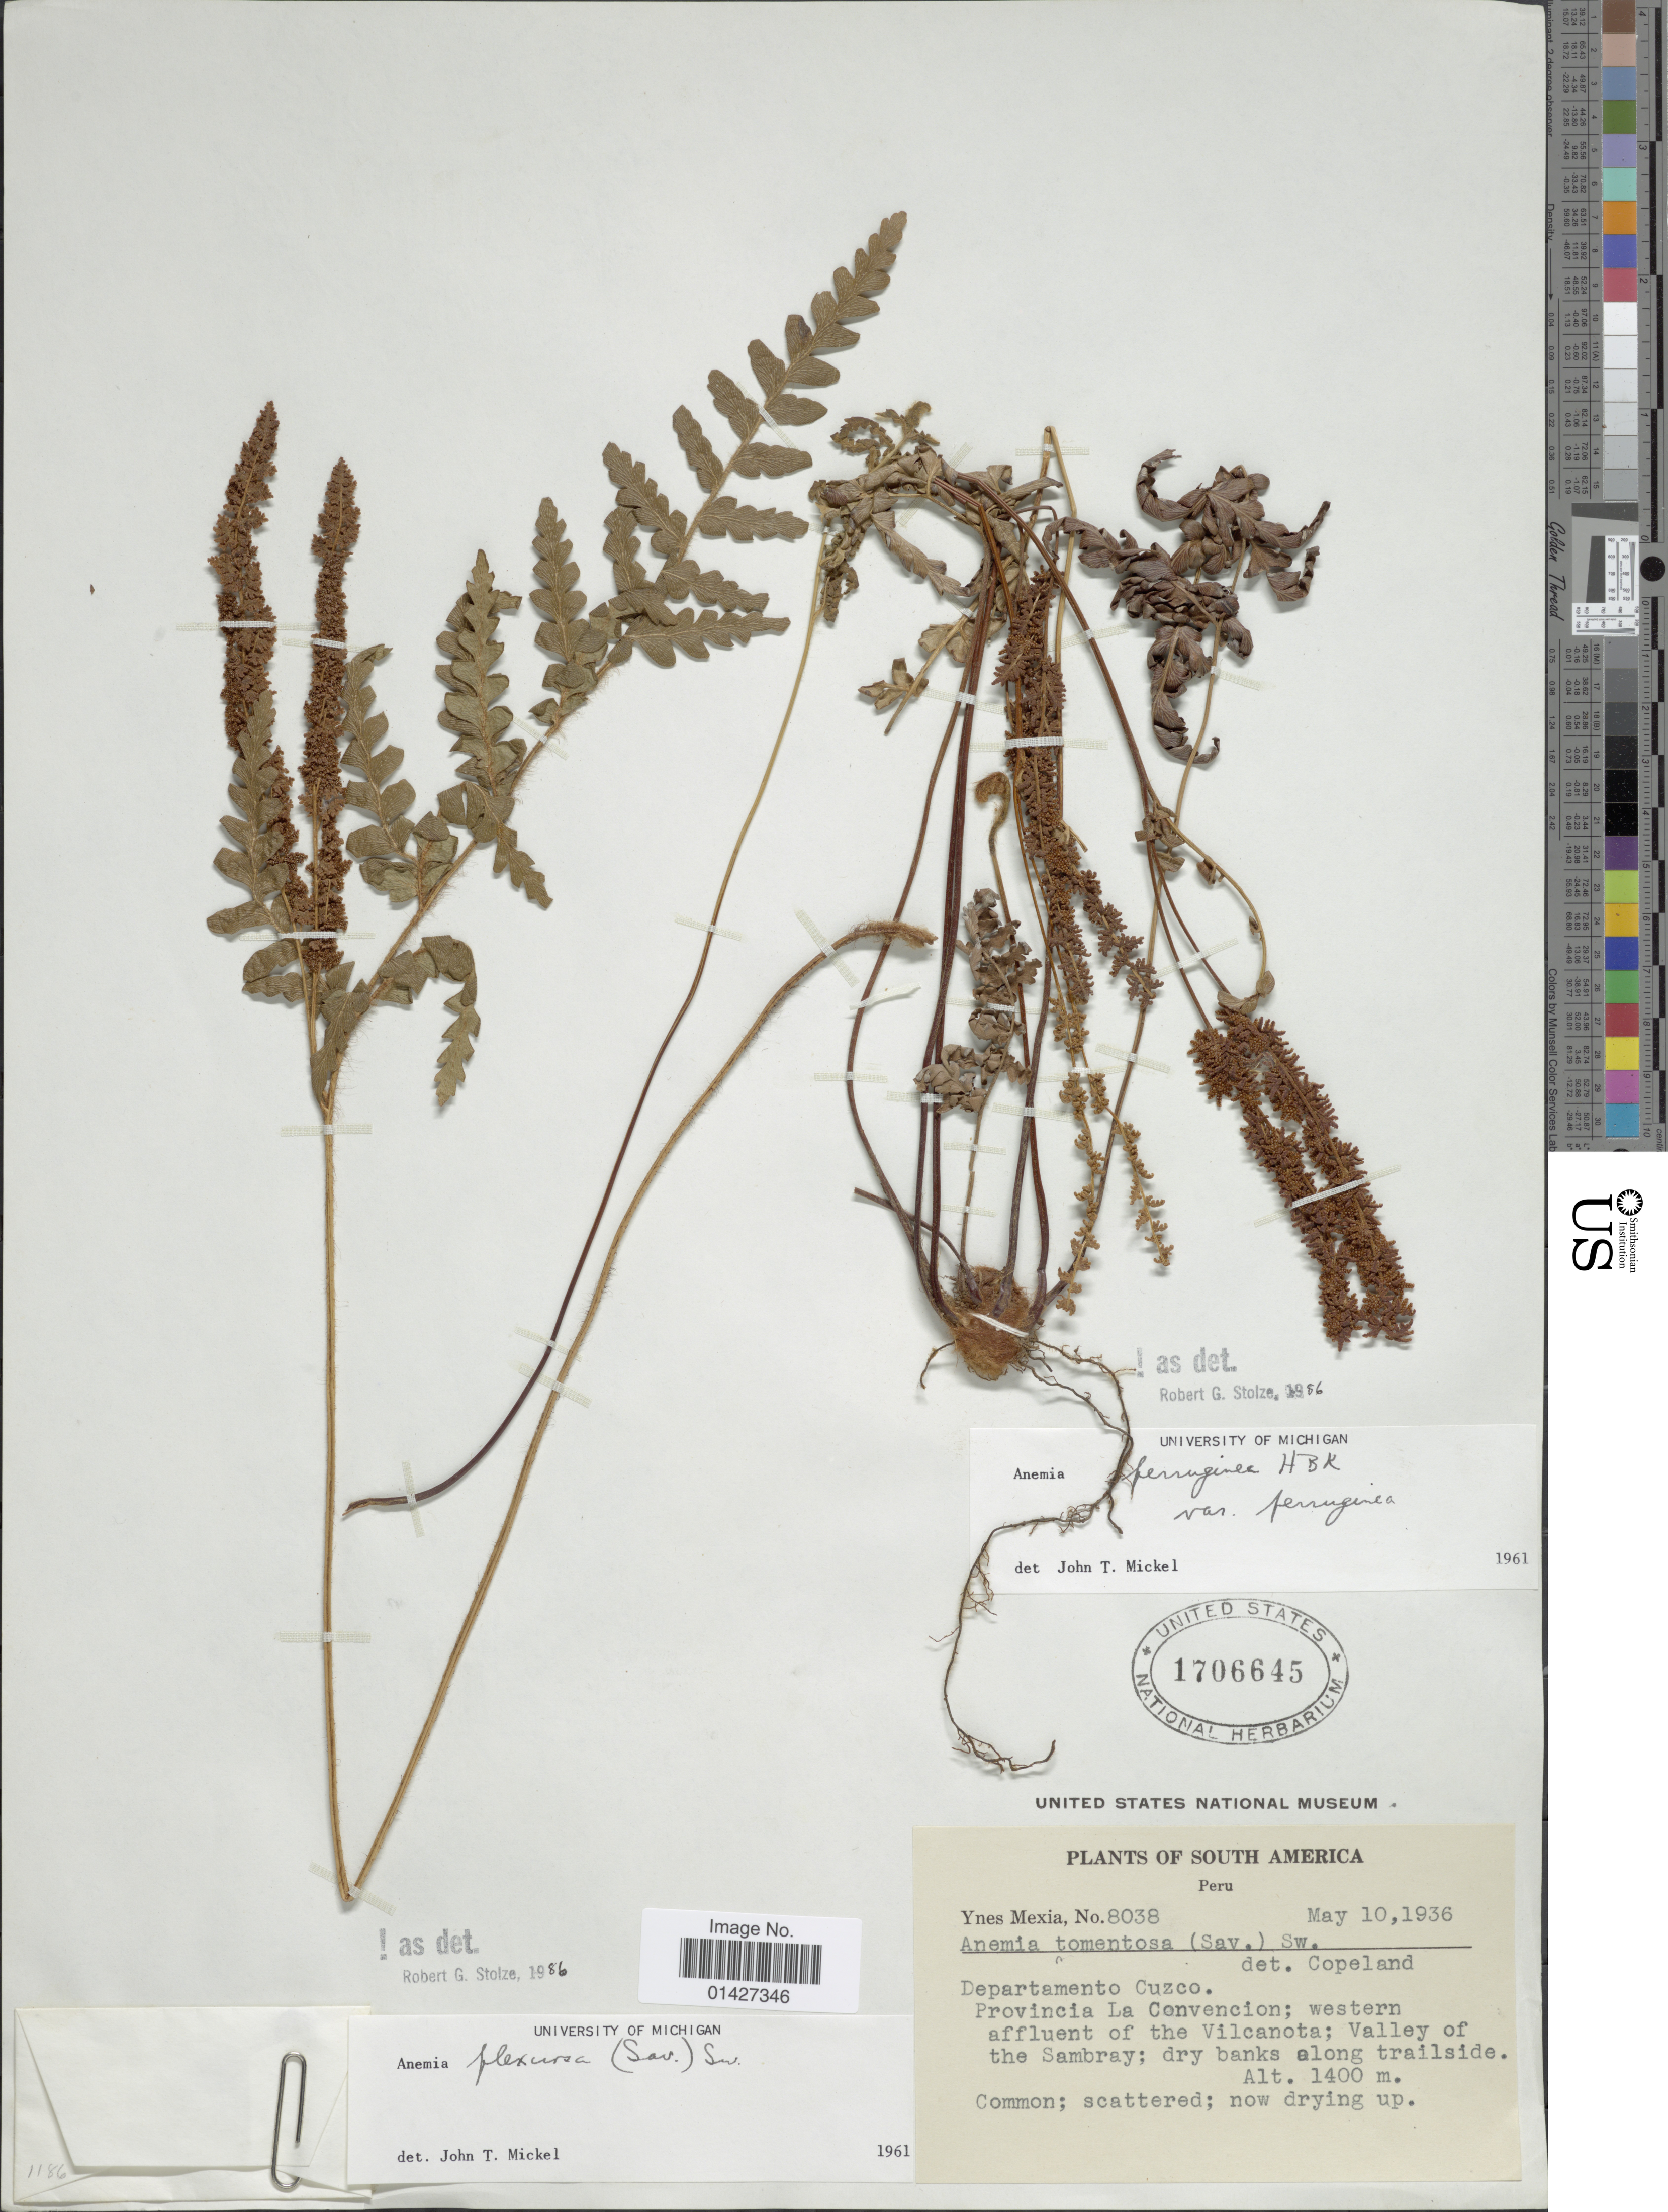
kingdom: Plantae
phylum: Tracheophyta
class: Polypodiopsida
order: Schizaeales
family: Anemiaceae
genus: Anemia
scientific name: Anemia ferruginea var. ferruginea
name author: Kunth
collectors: Y. Mexia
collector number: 8038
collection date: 1936-05-10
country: Peru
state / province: Cusco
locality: Provincia La Convencion; western affluent of the Vilcanota; Valley of the Sambray; dry banks along trailside. Common; scattered; now drying up.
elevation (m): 1400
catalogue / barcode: US 1706645